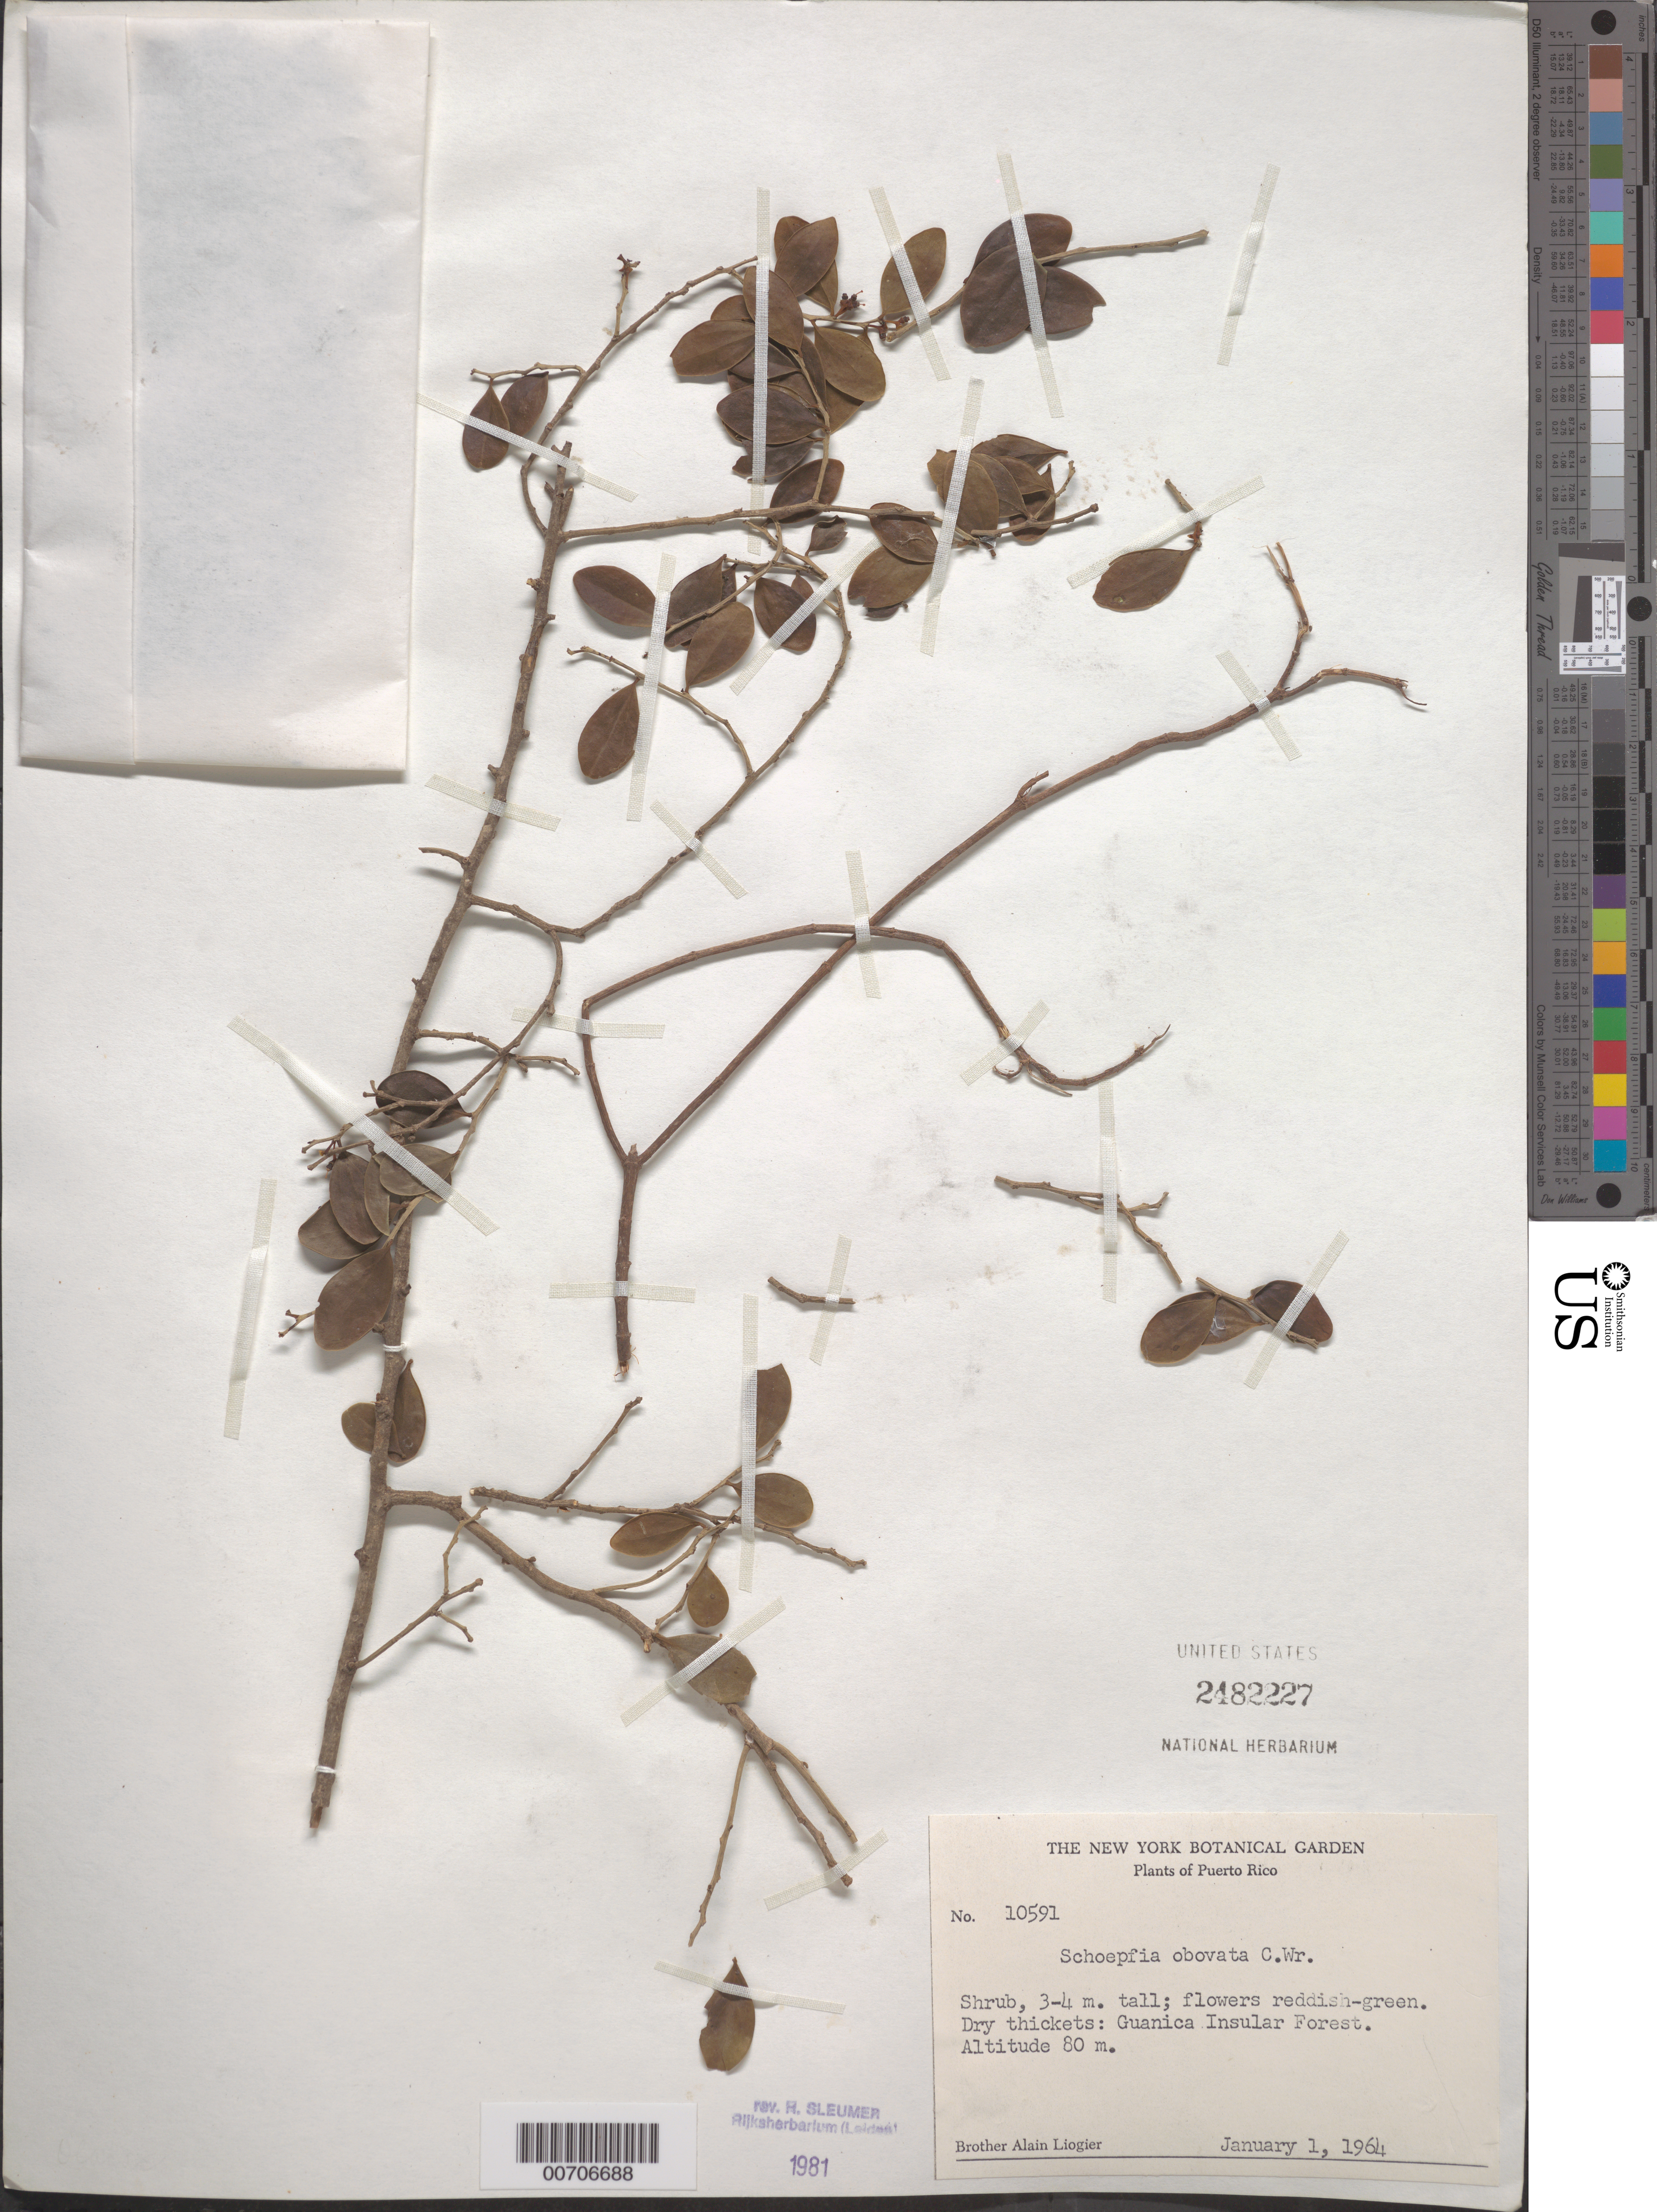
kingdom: Plantae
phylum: Tracheophyta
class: Magnoliopsida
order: Santalales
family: Schoepfiaceae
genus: Schoepfia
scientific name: Schoepfia obovata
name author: C. Wright in Sauvalle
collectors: A. H. Liogier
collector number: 10591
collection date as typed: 01 Jan 1964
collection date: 1964-01-01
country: Puerto Rico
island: Greater Antilles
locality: Guanica Insular Forest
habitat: Dry thickets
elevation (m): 80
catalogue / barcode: US 2482227